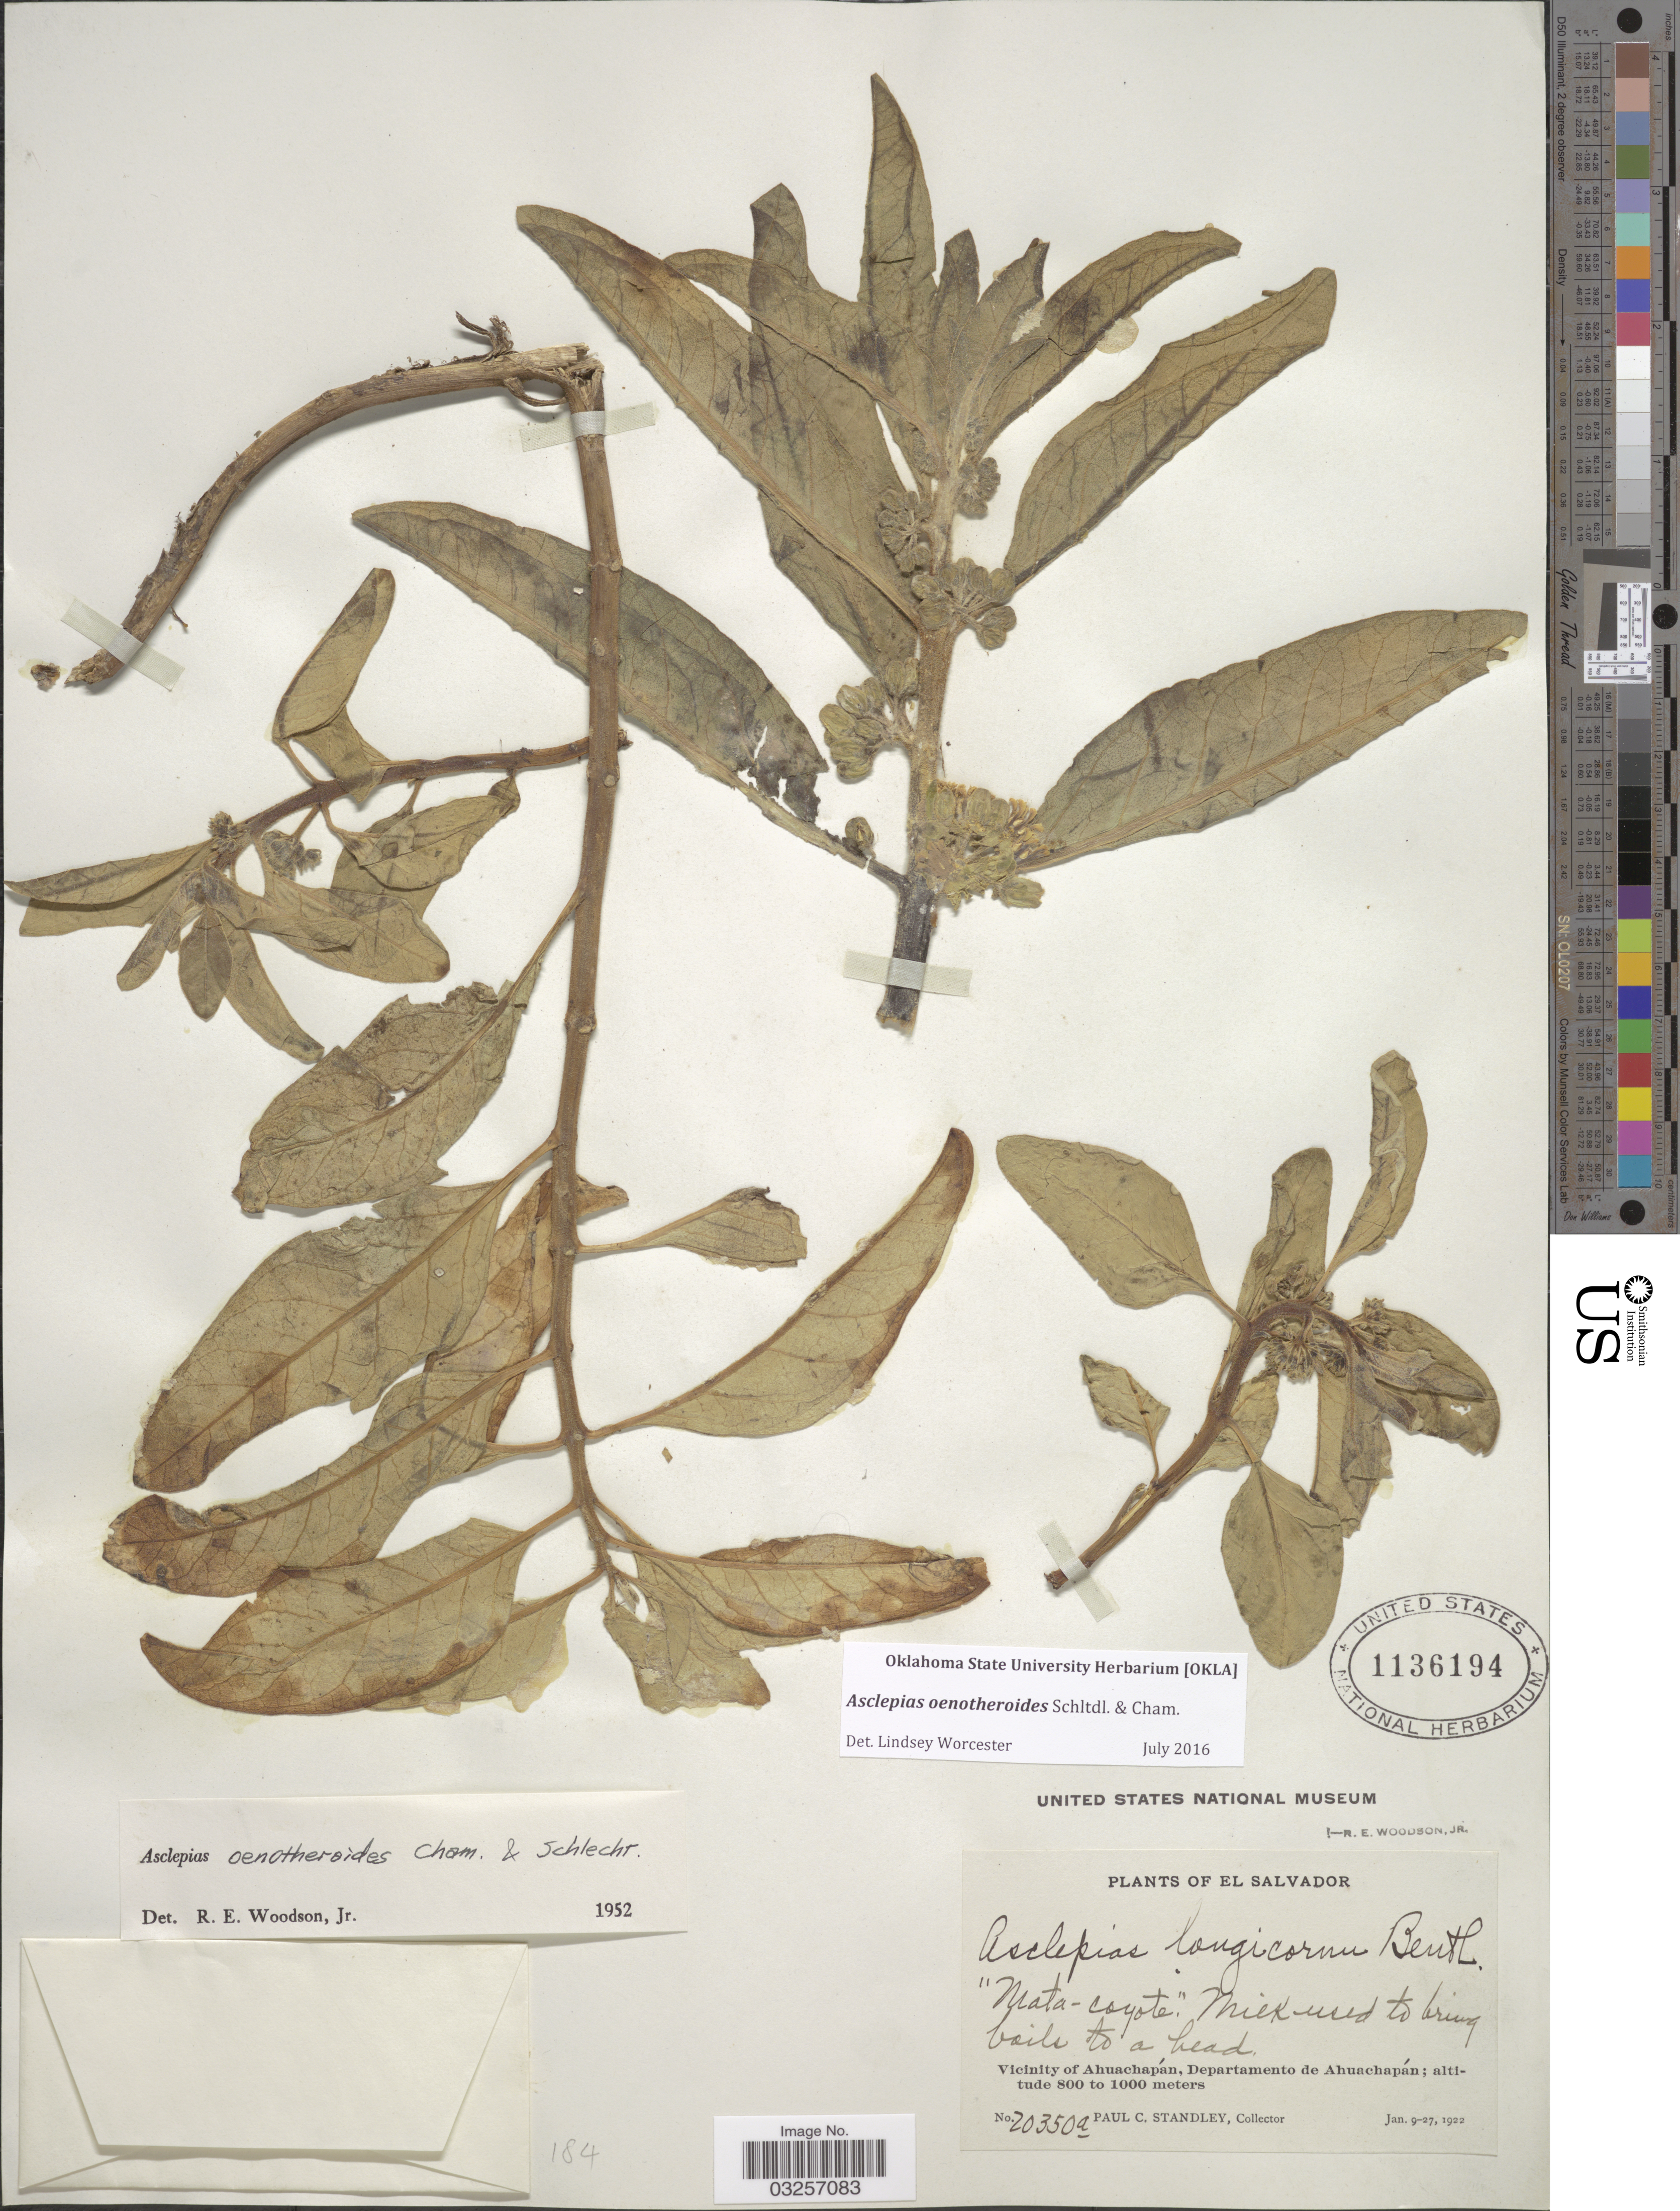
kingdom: Plantae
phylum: Tracheophyta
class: Magnoliopsida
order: Gentianales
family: Apocynaceae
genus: Asclepias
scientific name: Asclepias oenotheroides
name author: Schltdl. & Cham.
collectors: P. C. Standley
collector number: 20350a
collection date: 1922-01-09/1922-01-27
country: El Salvador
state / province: Ahuachapan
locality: Vicinity to Ahuachapán, Departamento de Ahuachapán.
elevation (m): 800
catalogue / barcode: US 1136194